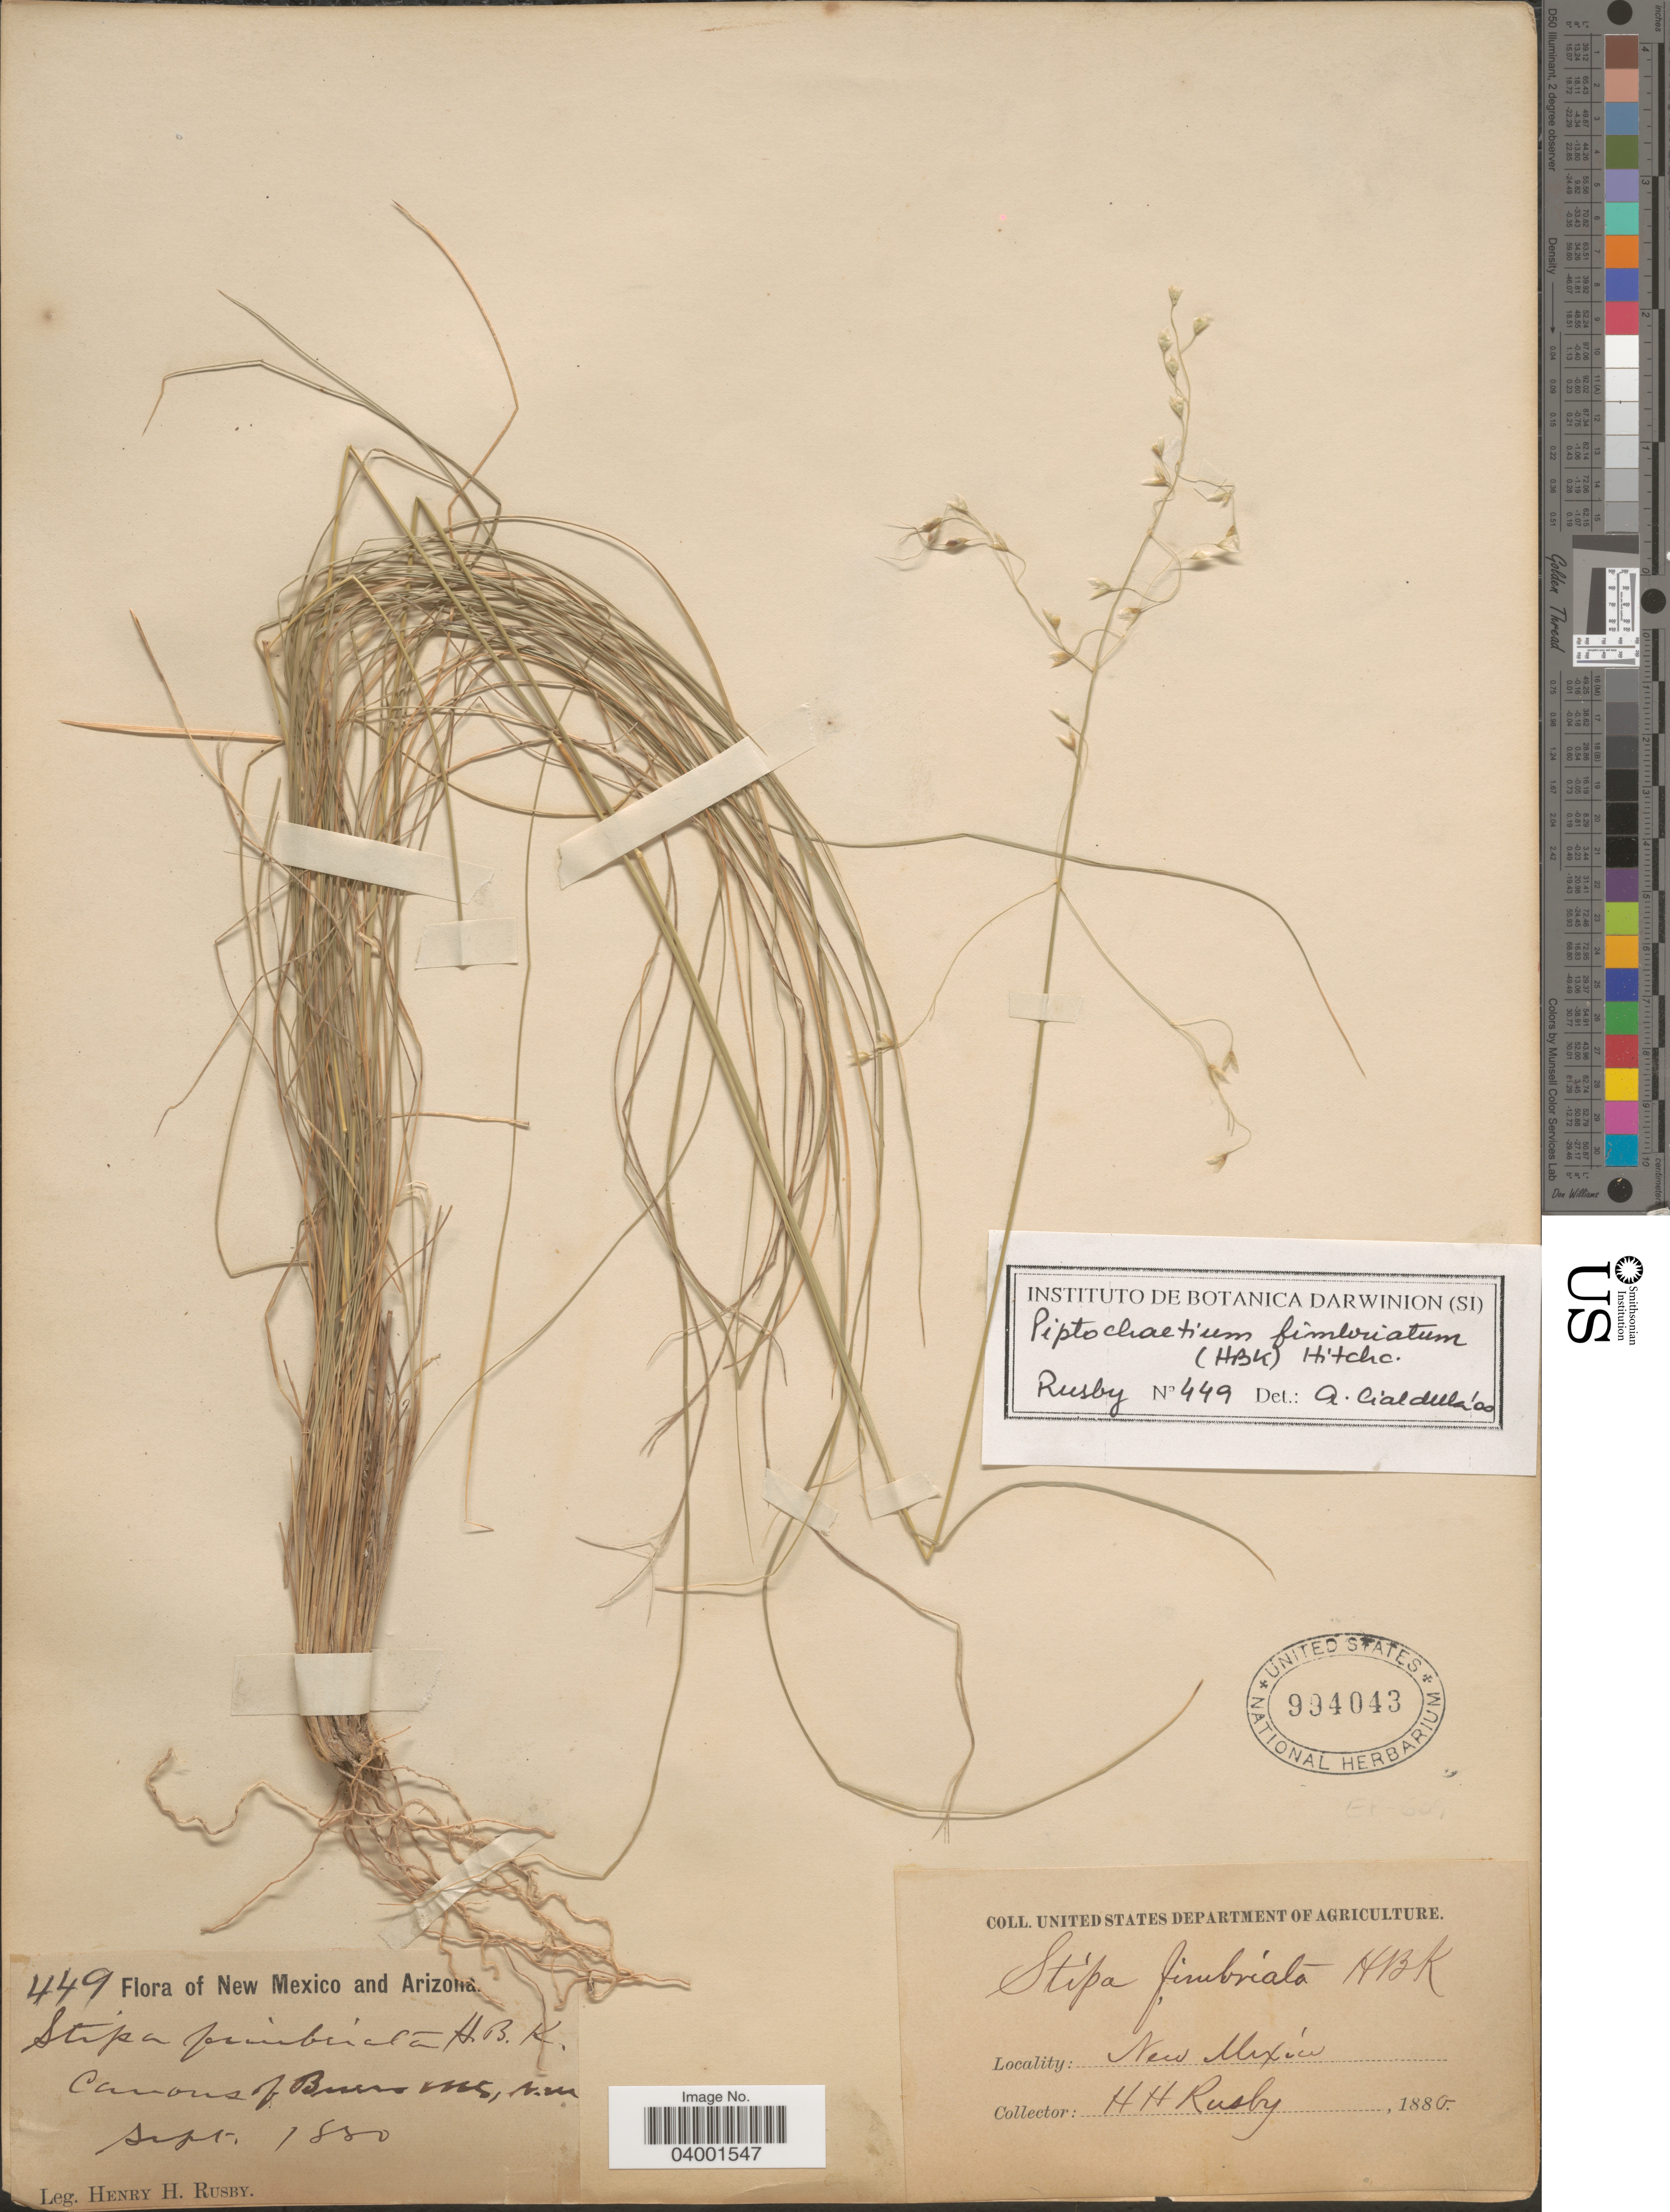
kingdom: Plantae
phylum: Tracheophyta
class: Liliopsida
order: Poales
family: Poaceae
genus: Piptochaetium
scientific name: Piptochaetium fimbriatum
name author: (Kunth) Hitchc.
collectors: H. H. Rusby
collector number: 449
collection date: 1880-09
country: United States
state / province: New Mexico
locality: Canons of Burro Mts.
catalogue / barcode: US 994043